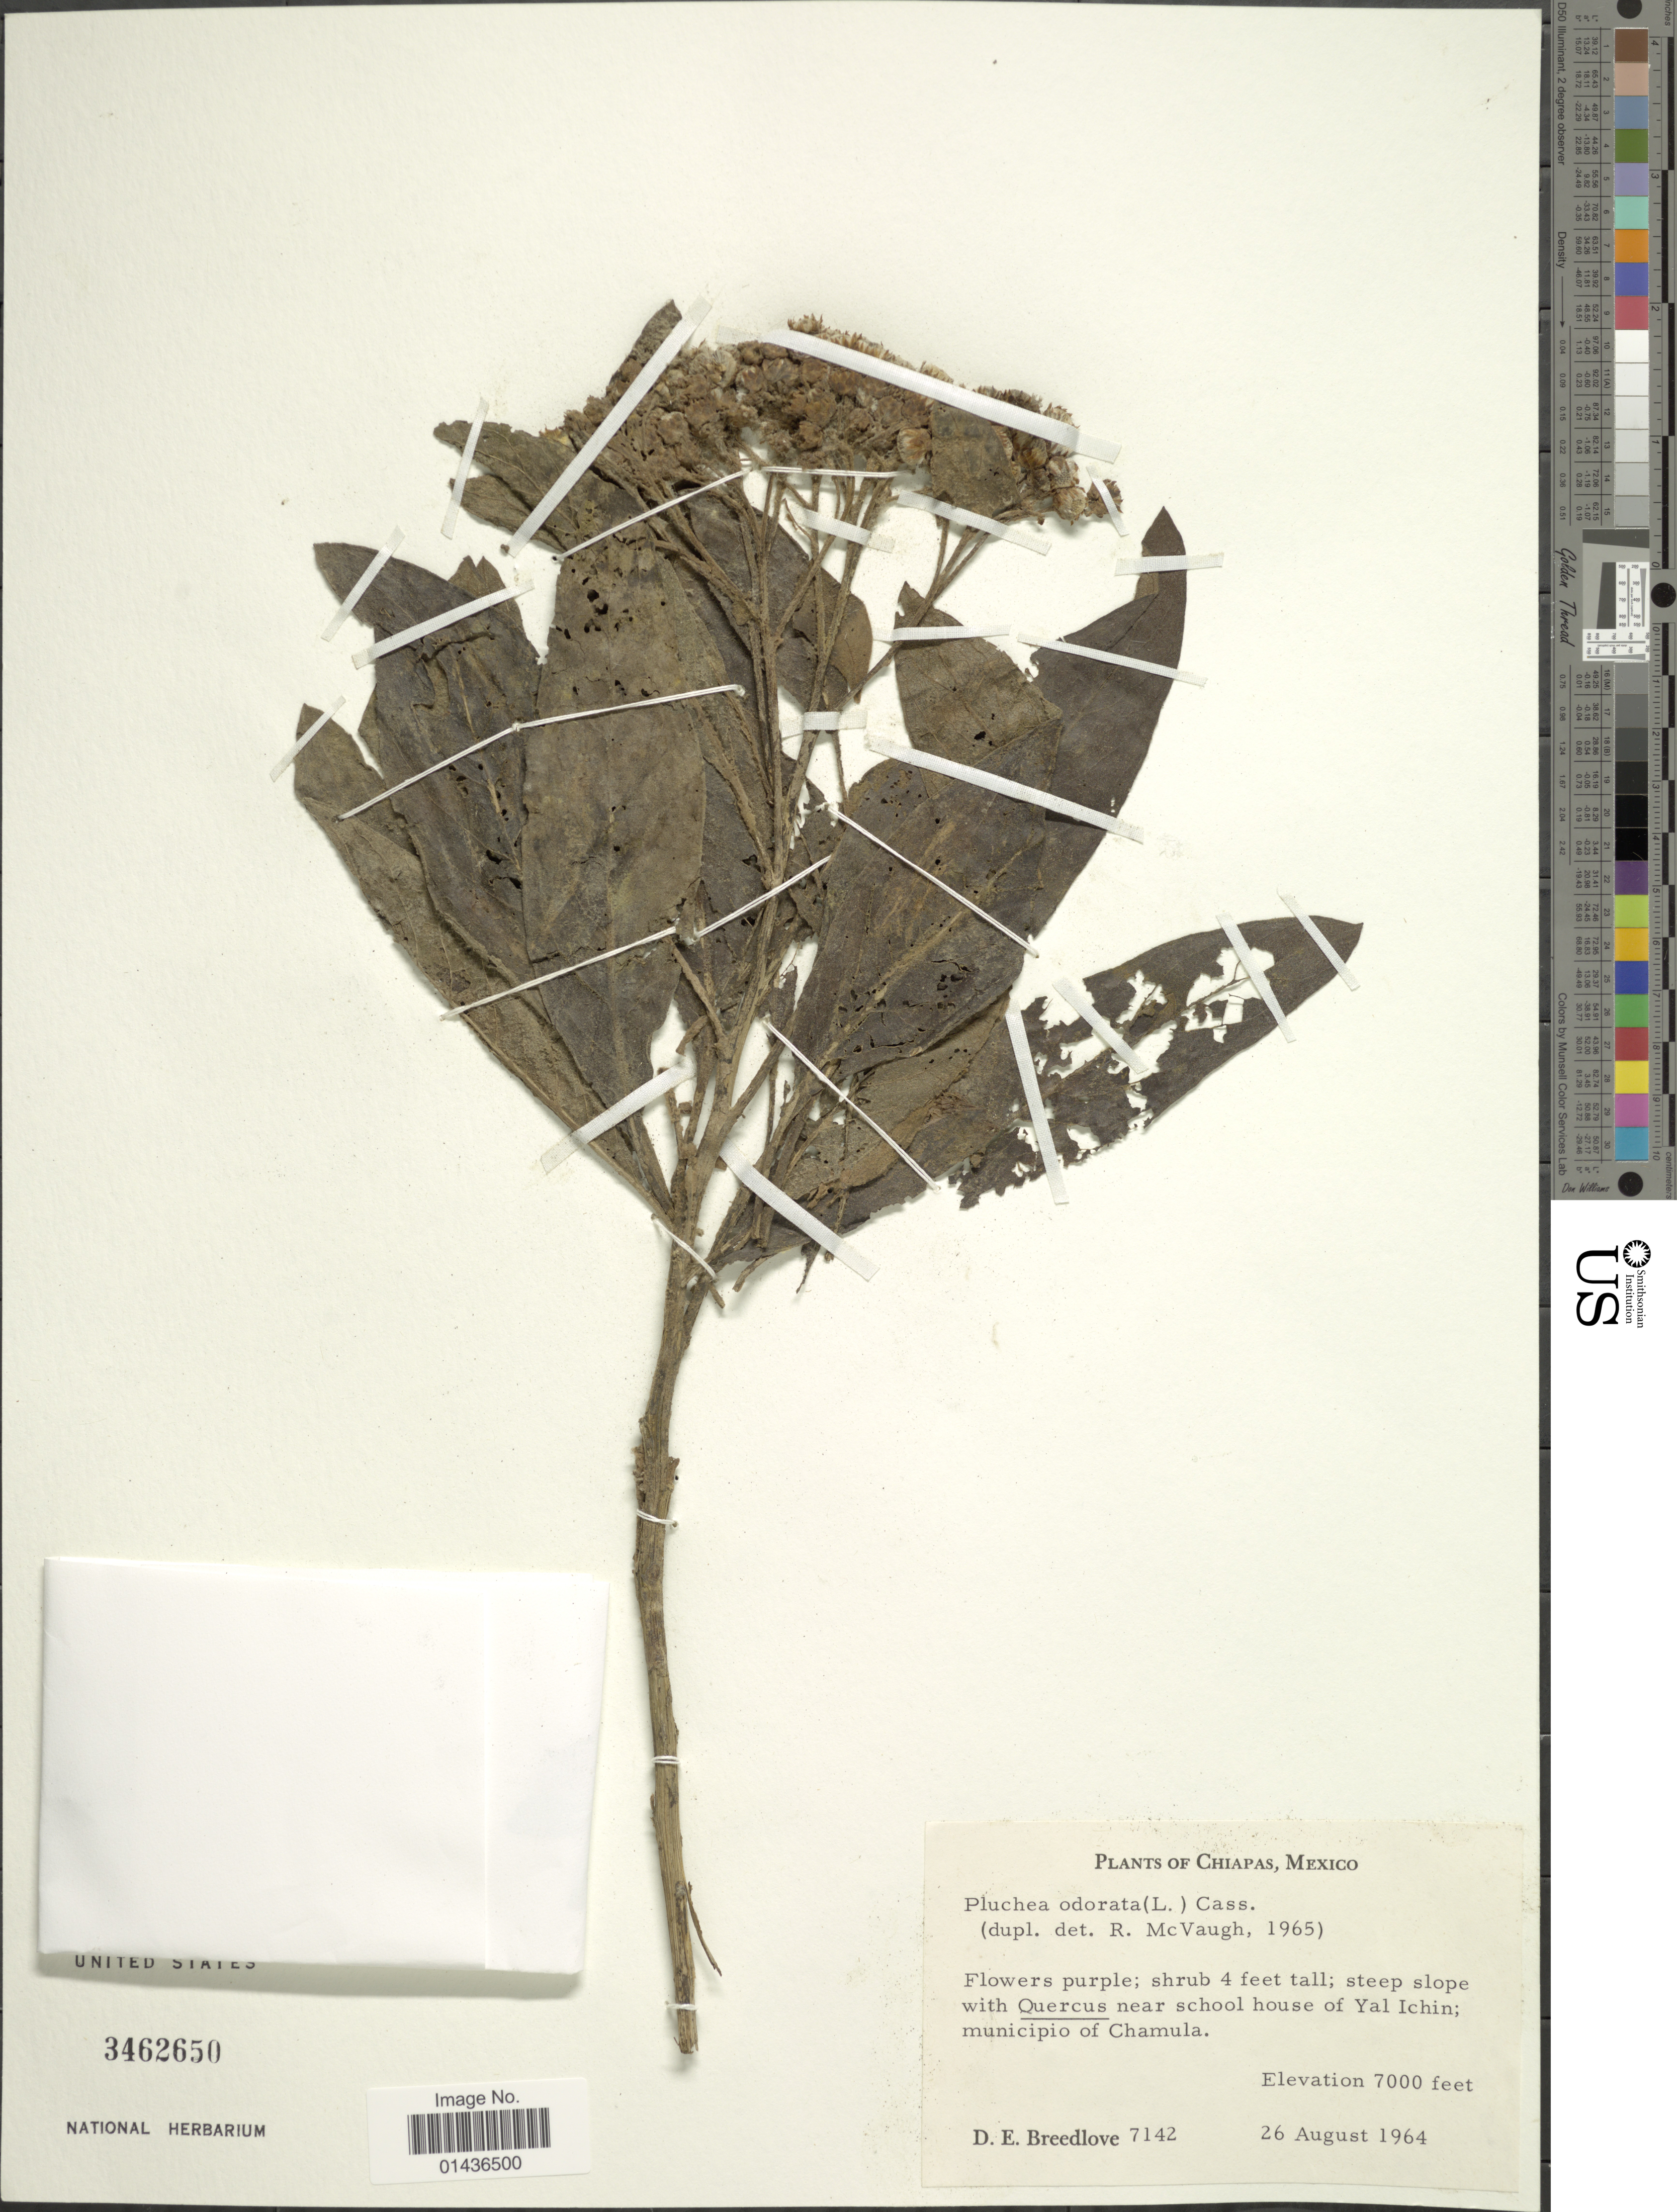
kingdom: Plantae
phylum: Tracheophyta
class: Magnoliopsida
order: Asterales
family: Asteraceae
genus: Pluchea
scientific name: Pluchea carolinensis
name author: (Jacq.) D. Don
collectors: D. E. Breedlove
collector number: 7142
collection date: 1964-08-26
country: Mexico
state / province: Chiapas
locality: Near school house of Yal Ichin, Municipio of Chamula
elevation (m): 2134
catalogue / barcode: US 3462650